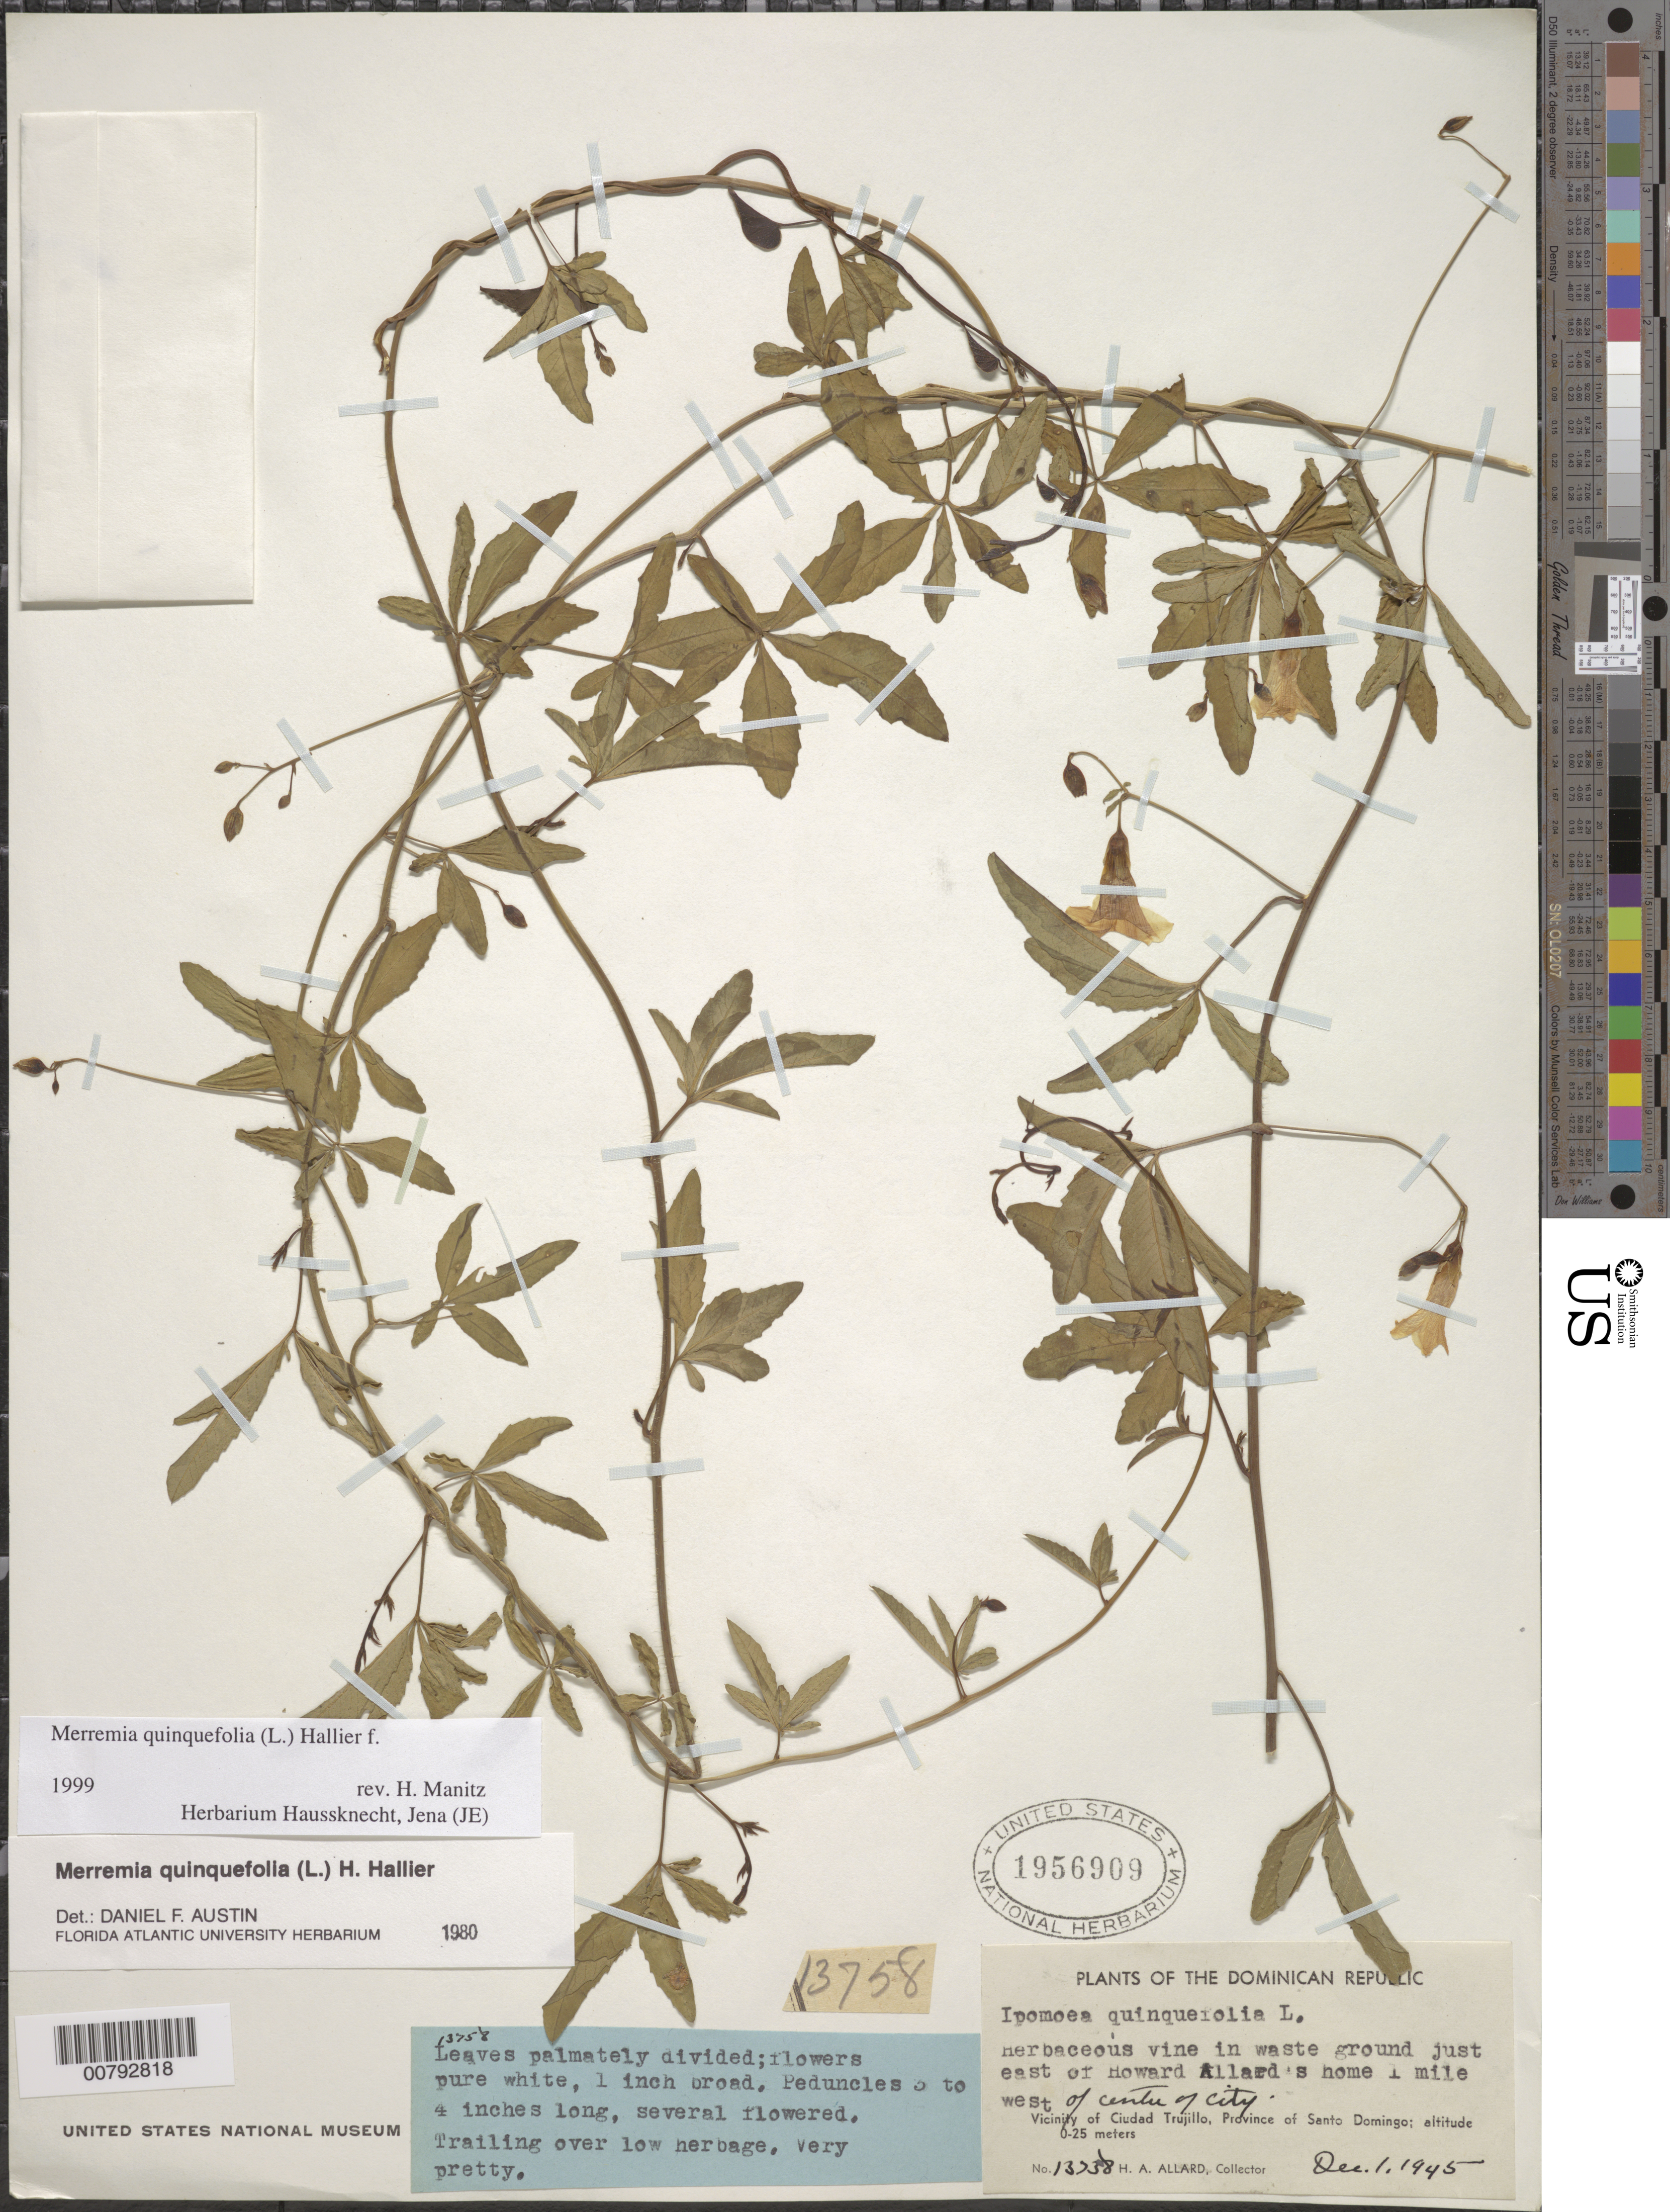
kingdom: Plantae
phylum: Tracheophyta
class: Magnoliopsida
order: Solanales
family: Convolvulaceae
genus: Distimake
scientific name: Distimake quinquefolius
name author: (L.) A. R. Simões & Staples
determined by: Strong, Mark T., (BOT), Smithsonian Institution - National Museum of Natural History (UNITED STATES)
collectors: H. A. Allard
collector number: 13758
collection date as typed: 01 Dec 1945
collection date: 1945-12-01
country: Dominican Republic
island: Hispaniola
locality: Province of Santo Domingo, vicinity of Ciudad Trujillo, just east of Howard Allard's home 1 mile w. of center of city.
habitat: Waste ground.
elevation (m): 0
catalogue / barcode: US 1956909